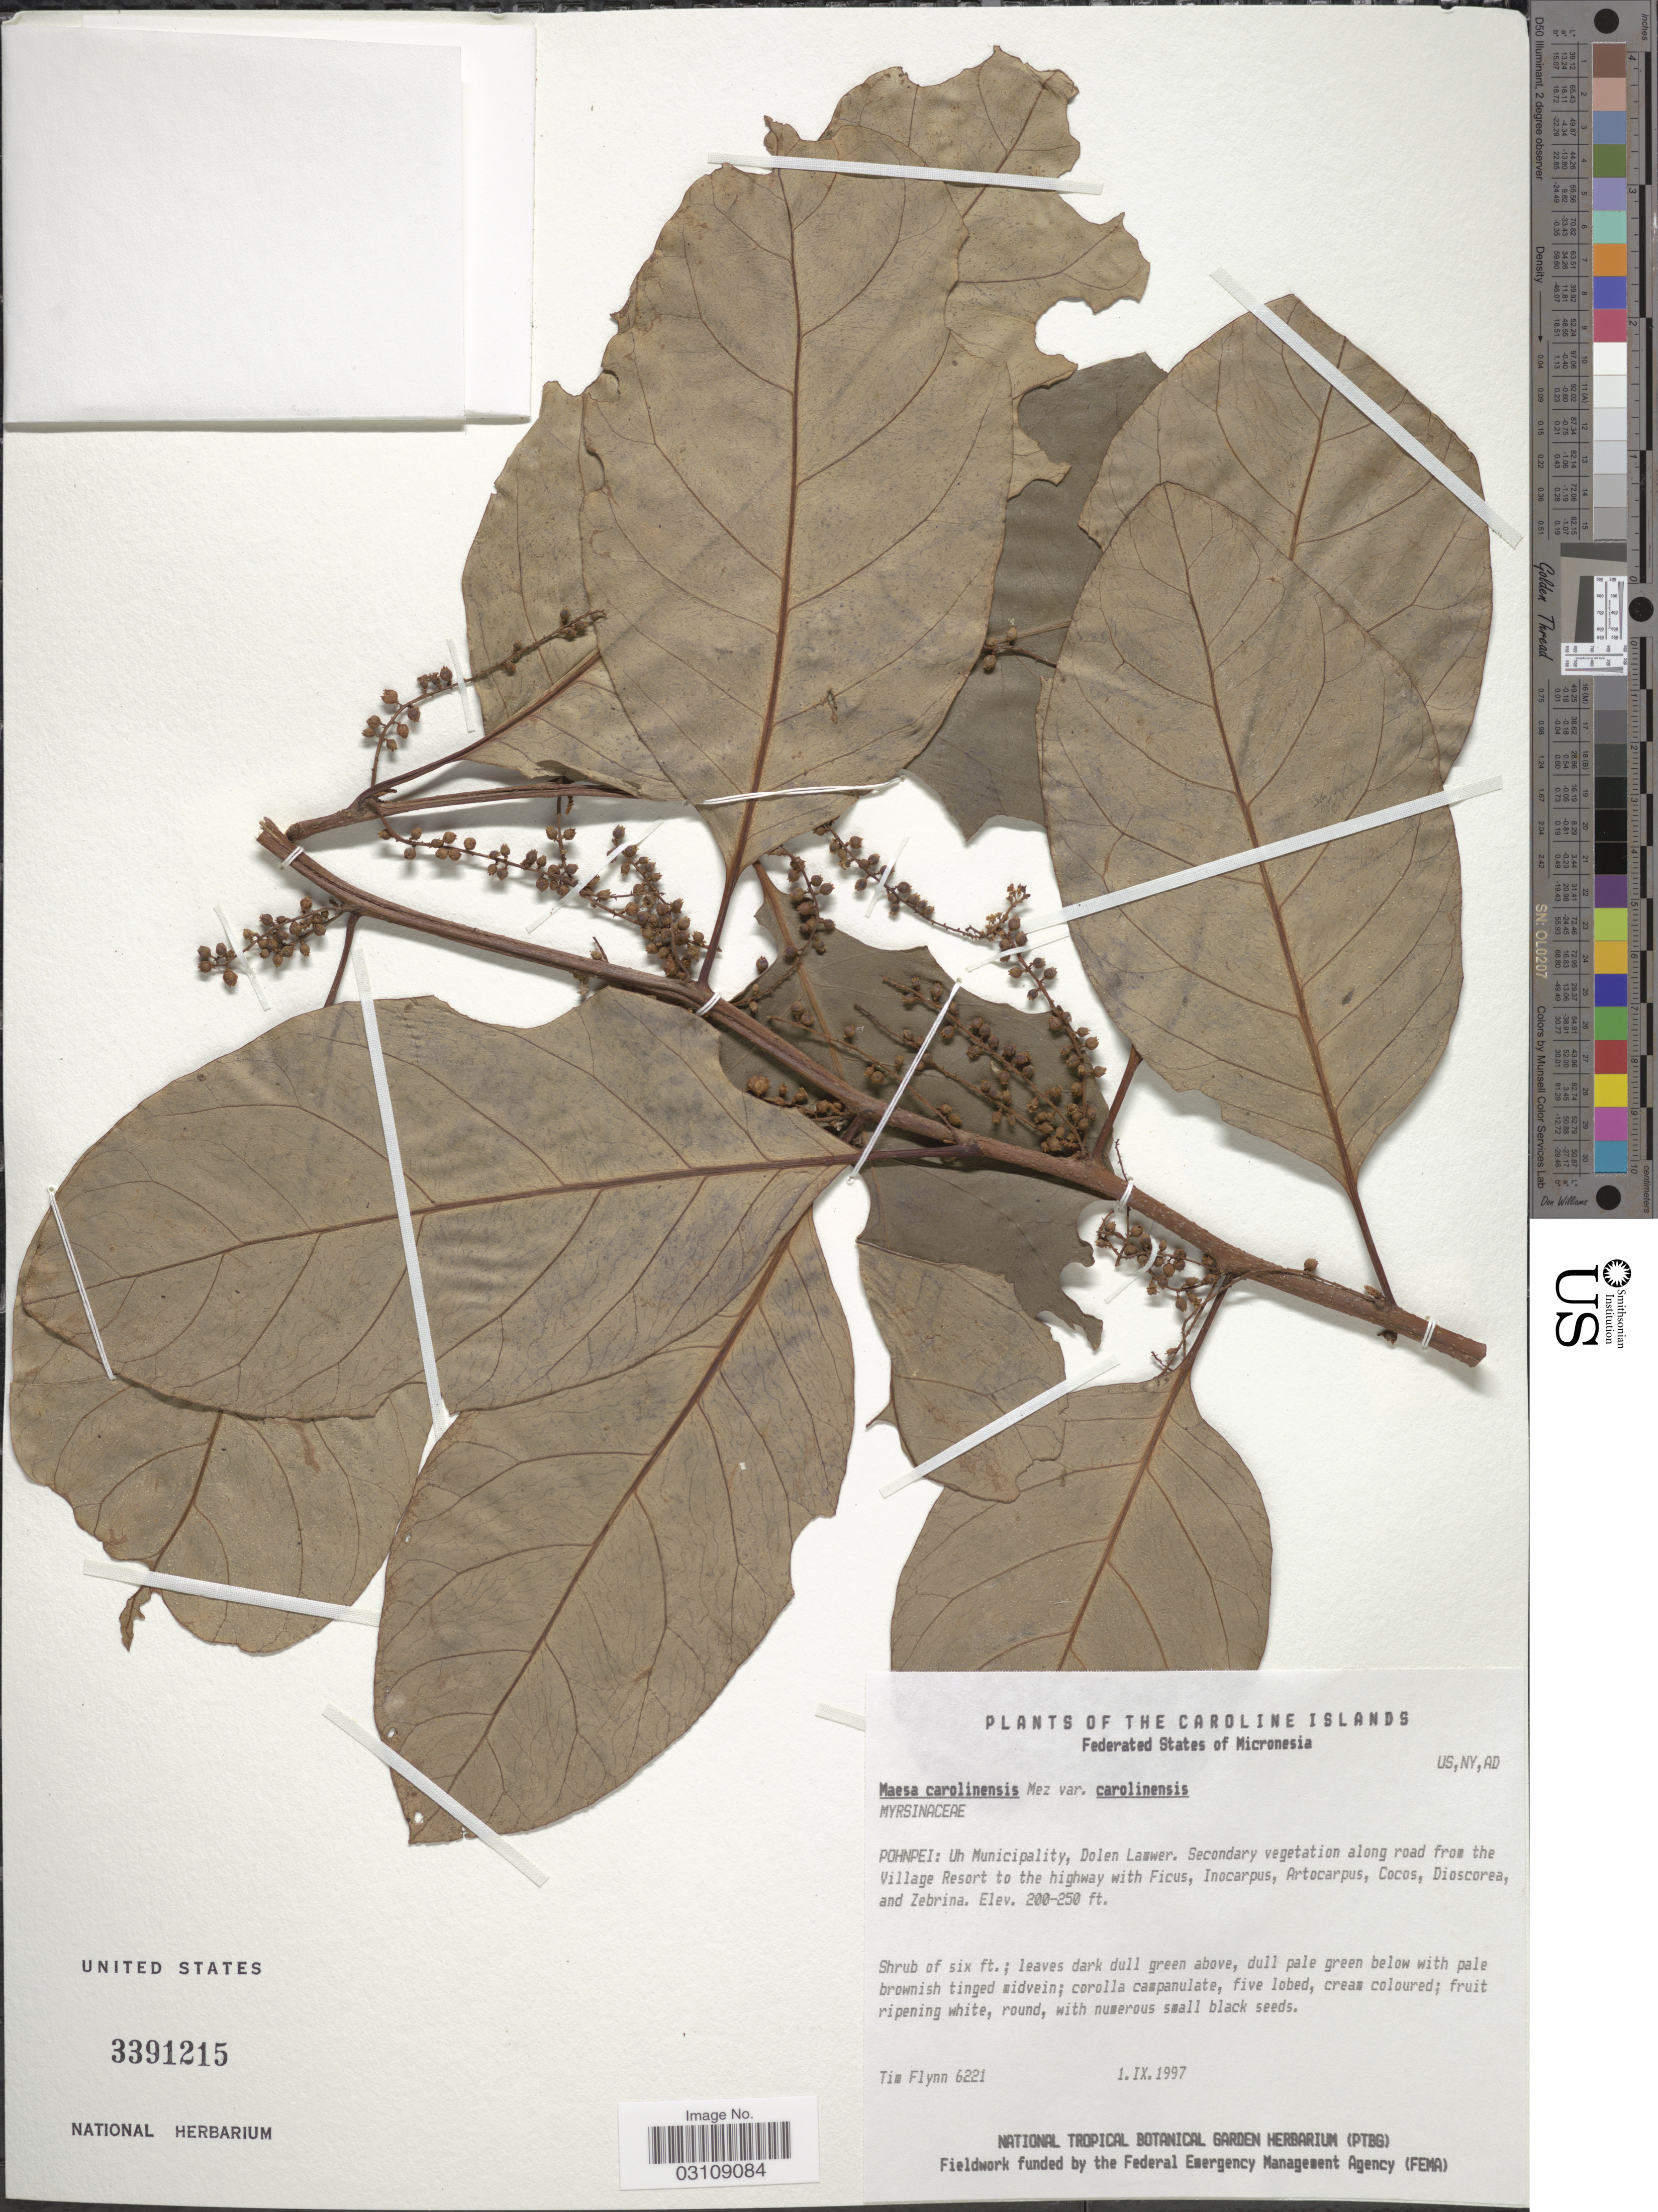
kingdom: Plantae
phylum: Tracheophyta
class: Magnoliopsida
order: Ericales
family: Primulaceae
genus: Maesa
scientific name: Maesa carolinensis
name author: Mez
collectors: T. Flynn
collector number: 6221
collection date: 1997-09-01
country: Micronesia, Federated States of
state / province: Pohnpei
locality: The Caroline Islands, The Federated States of Micronesia, Uh Municipality, Dolen Lamwer. Secondary vegetation along road from the Village Resort to the highway.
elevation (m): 61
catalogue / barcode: US 3391215